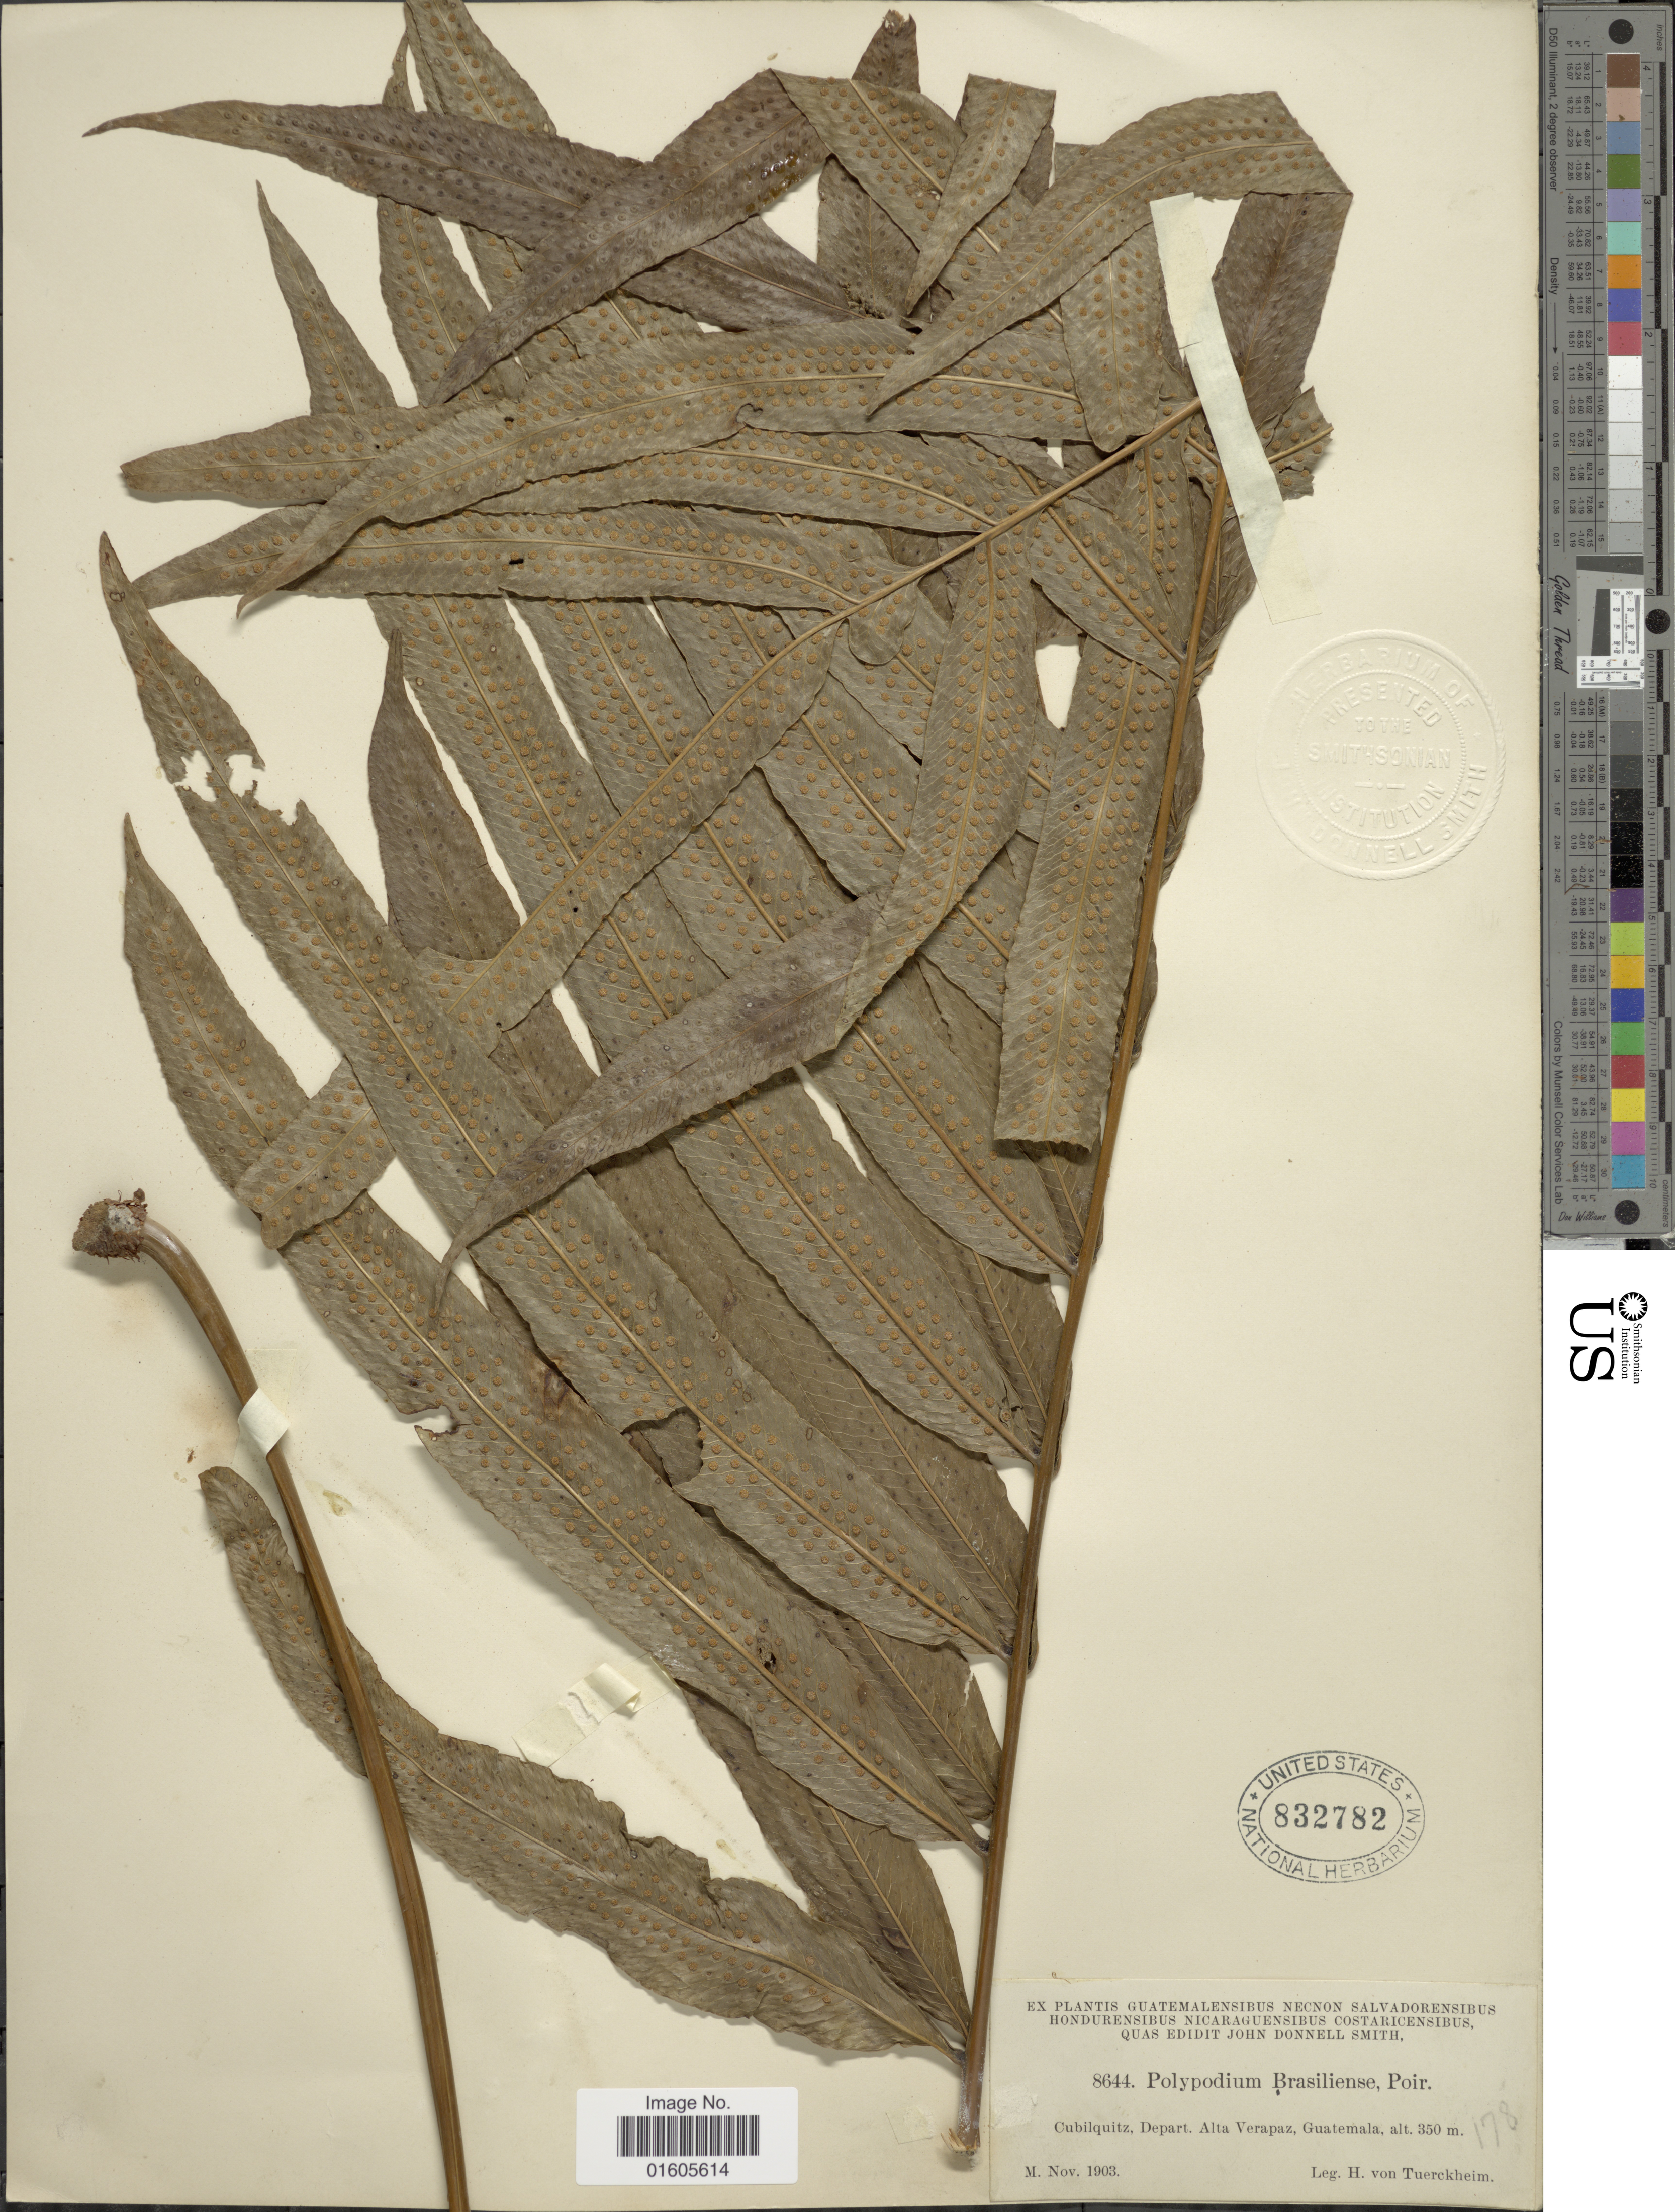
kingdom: Plantae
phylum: Tracheophyta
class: Polypodiopsida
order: Polypodiales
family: Polypodiaceae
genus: Serpocaulon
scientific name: Serpocaulon triseriale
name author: (Sw.) A.R. Sm.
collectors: H. von Türckheim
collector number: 8644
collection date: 1903-11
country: Guatemala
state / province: Alta Verapaz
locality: Cubilquitz, Depart. Alta Verapaz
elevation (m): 350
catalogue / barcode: US 832782